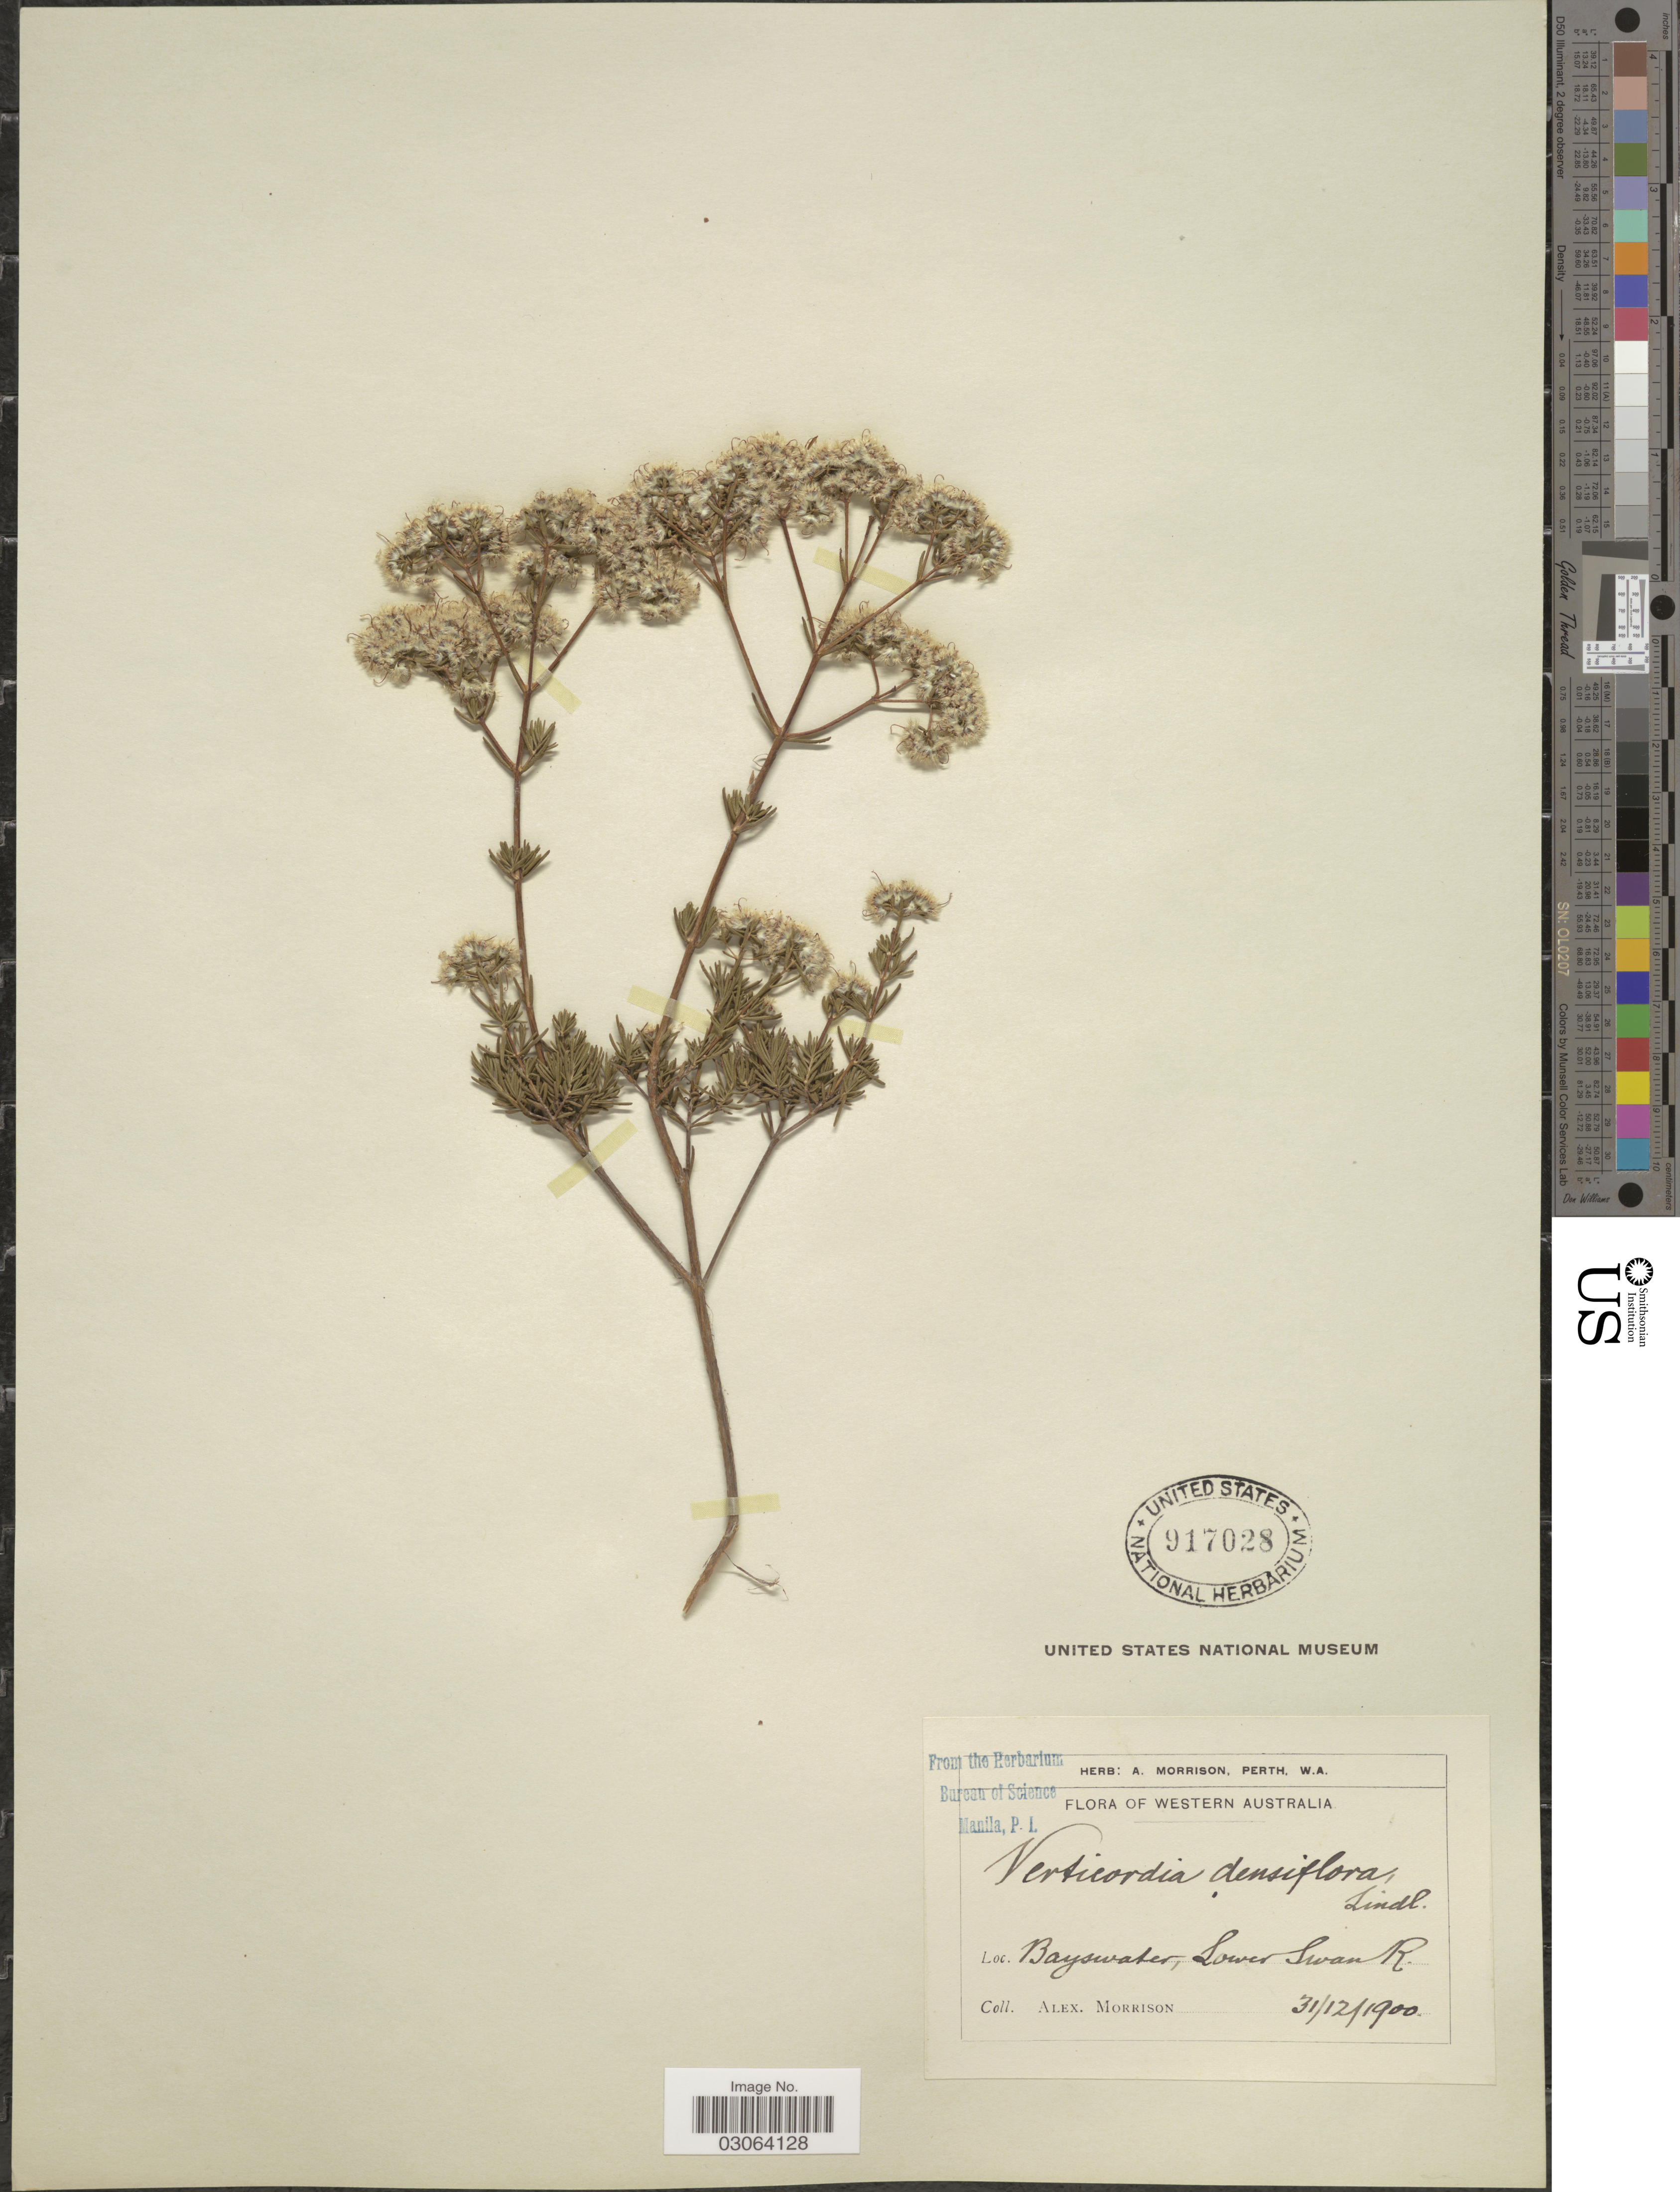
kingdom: Plantae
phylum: Tracheophyta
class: Magnoliopsida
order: Myrtales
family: Myrtaceae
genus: Verticordia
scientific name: Verticordia densiflora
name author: Lindl.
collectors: A. Morrison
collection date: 1900-12-31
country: Australia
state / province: Western Australia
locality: Bayswater, Lower Swan R.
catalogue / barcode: US 917028